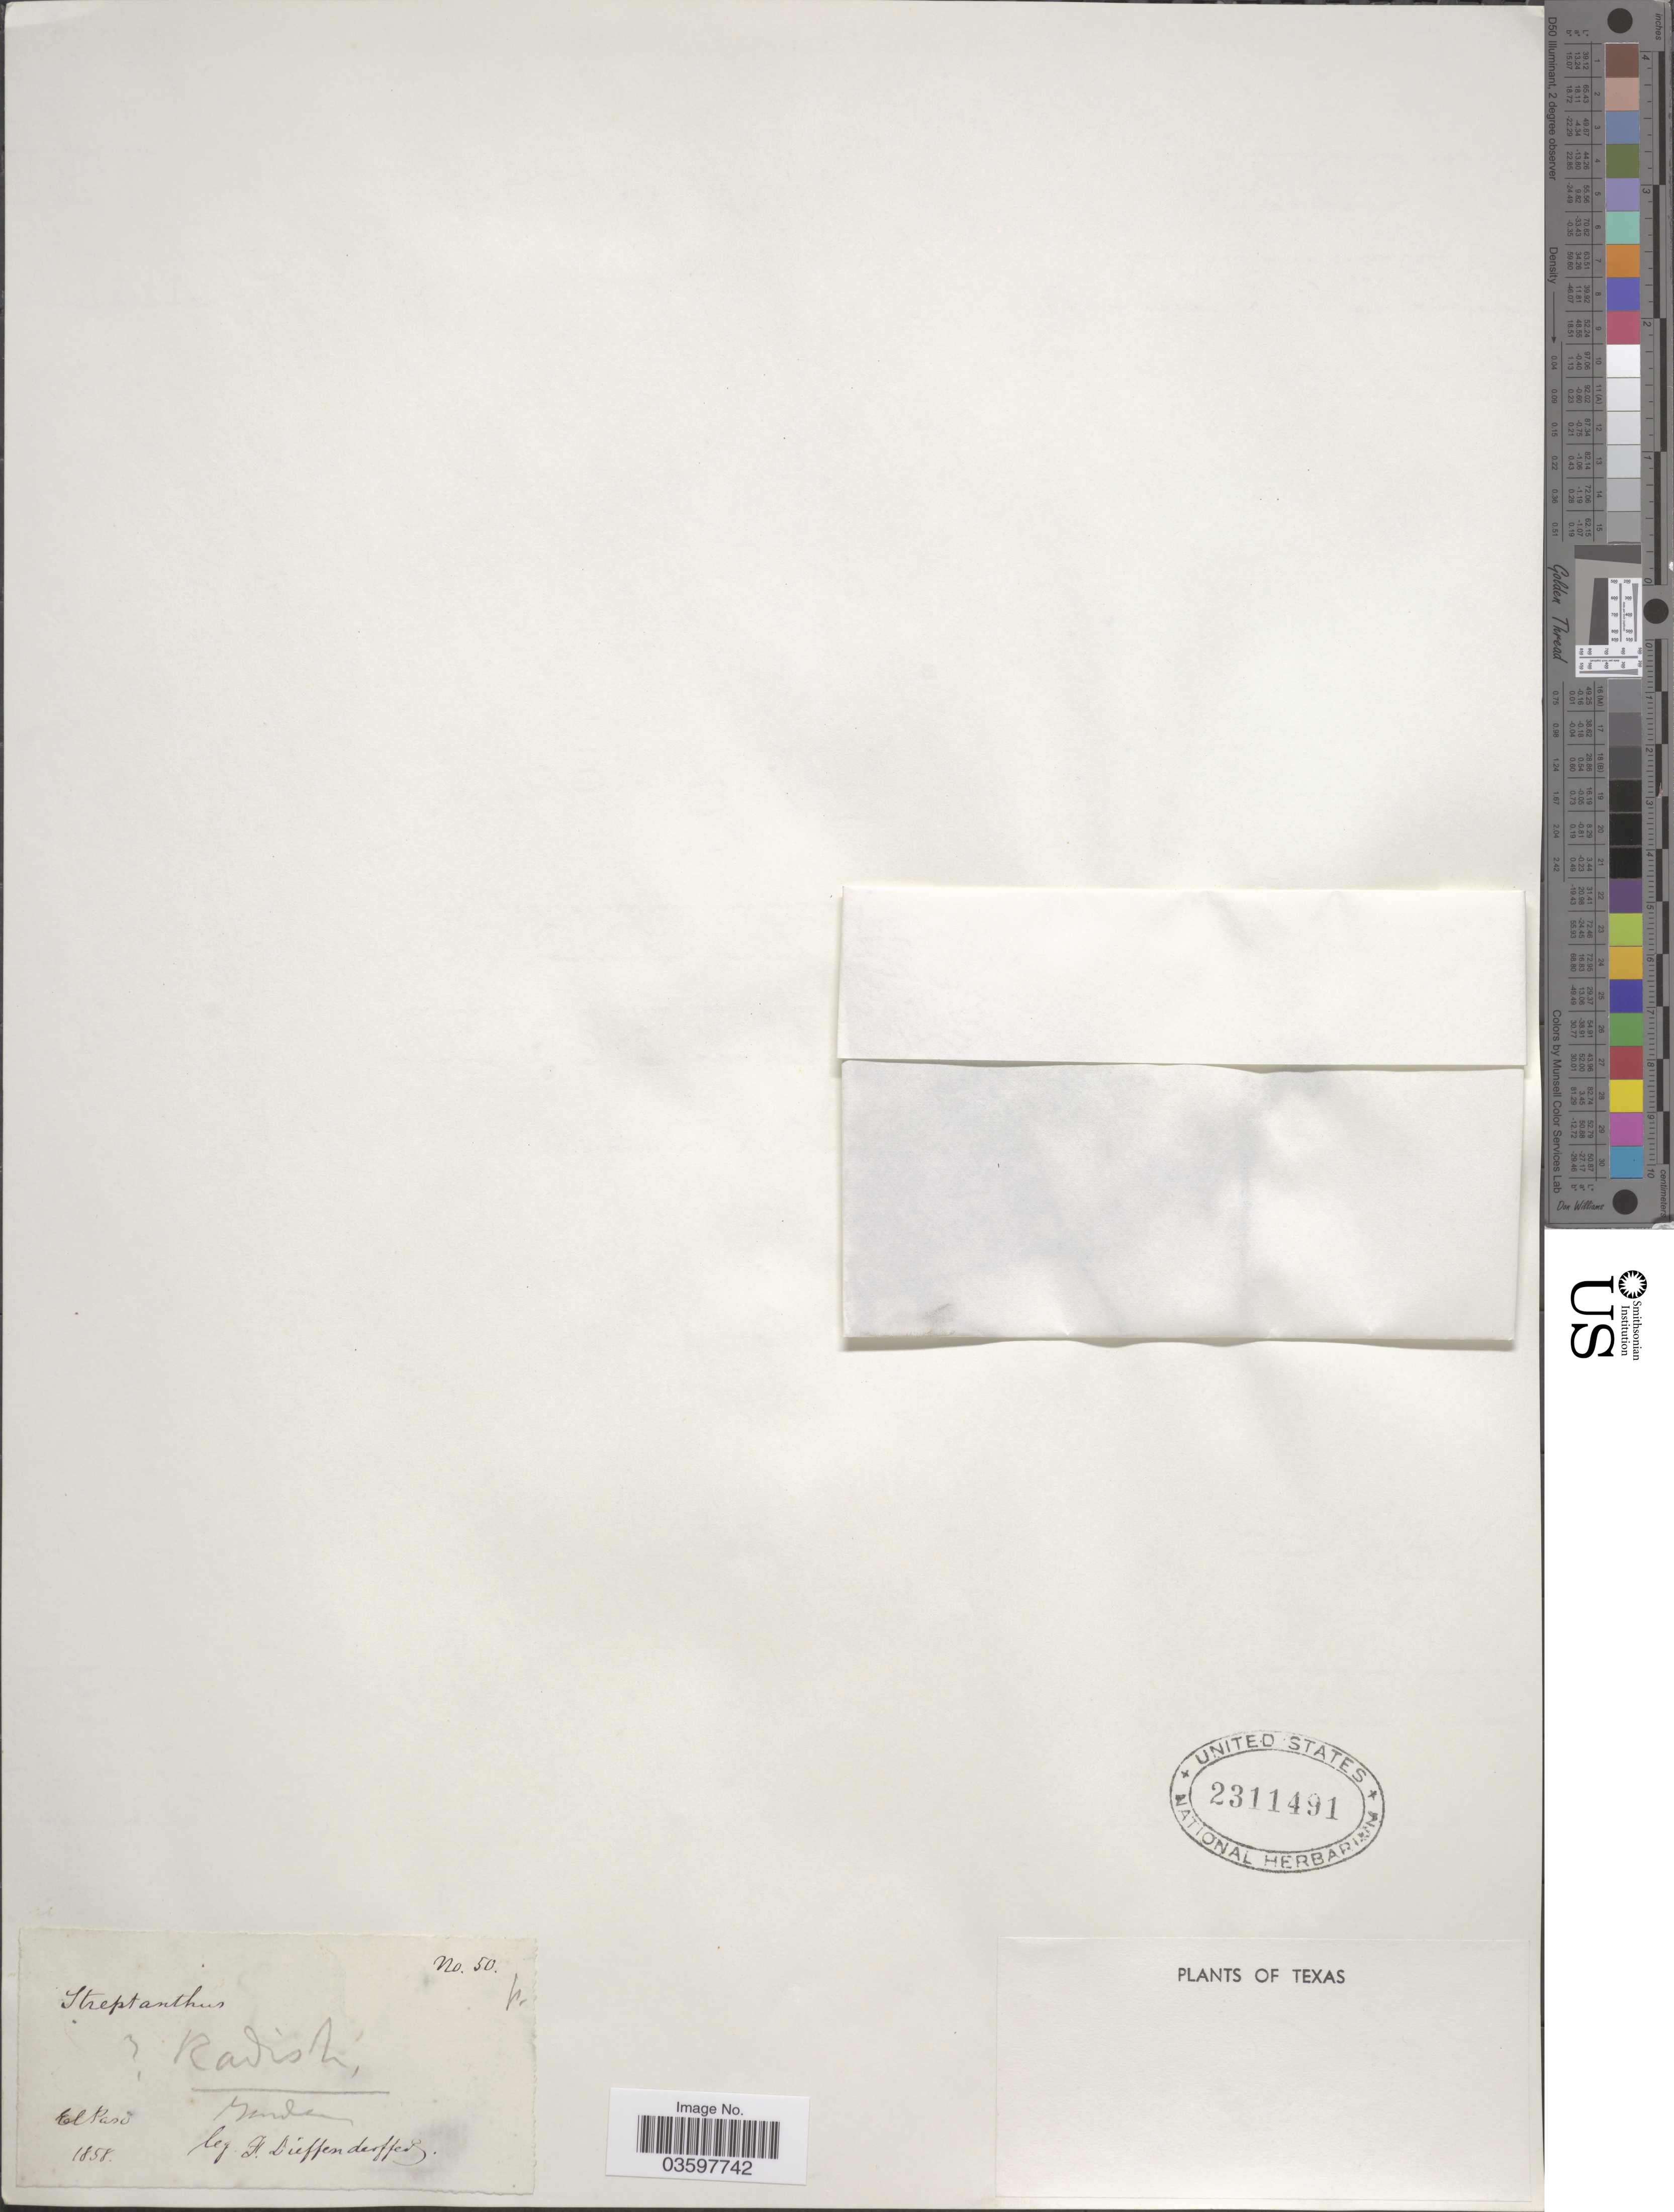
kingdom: Plantae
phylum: Tracheophyta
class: Magnoliopsida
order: Brassicales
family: Brassicaceae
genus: Streptanthus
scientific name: Streptanthus sp.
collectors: F. Dieffenderffer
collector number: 50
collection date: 1858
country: United States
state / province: Texas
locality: El Paso.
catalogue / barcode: US 2311491